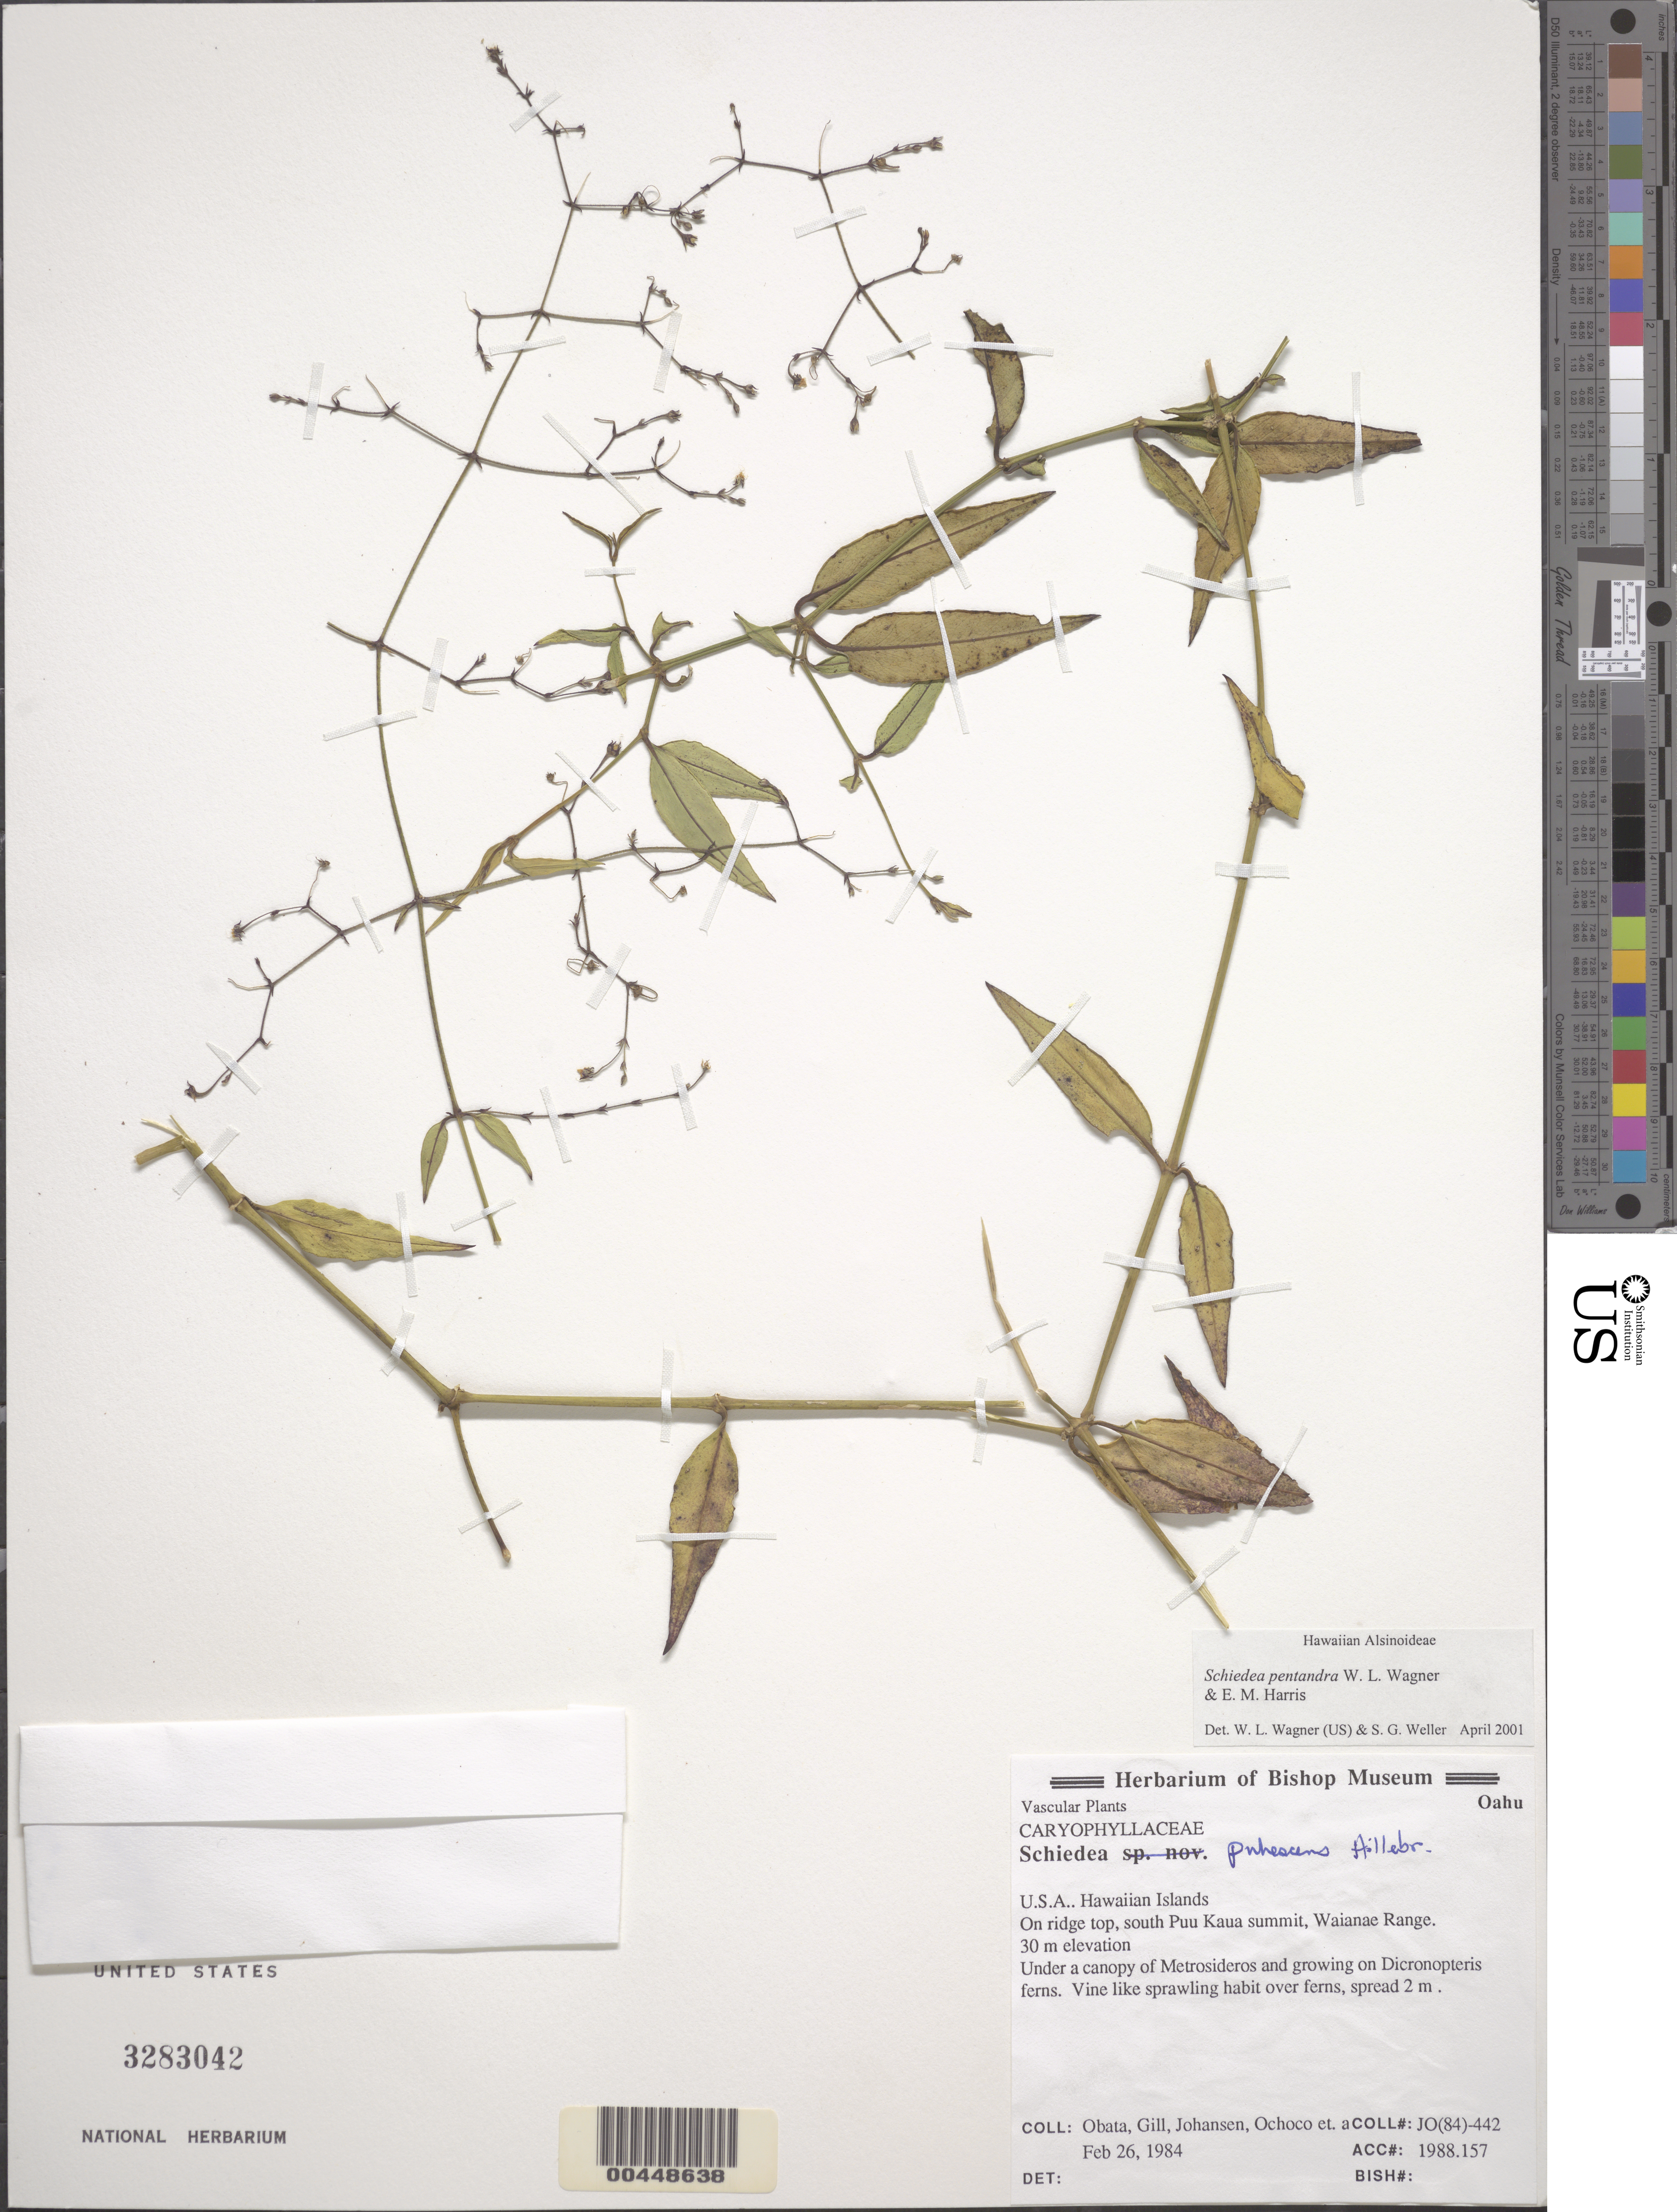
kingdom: Plantae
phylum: Tracheophyta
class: Magnoliopsida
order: Caryophyllales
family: Caryophyllaceae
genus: Schiedea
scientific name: Schiedea pentandra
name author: W.L. Wagner & E.M. Harris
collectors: J. Obata, S. Gill, Johansen & Ochoco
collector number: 442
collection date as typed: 26 Feb 1984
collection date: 1984-02-26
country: United States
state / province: Hawaii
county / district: Honolulu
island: Oahu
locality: On ridge top, S Puu Kaua summit, Waianae Range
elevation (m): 30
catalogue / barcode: US 3283042